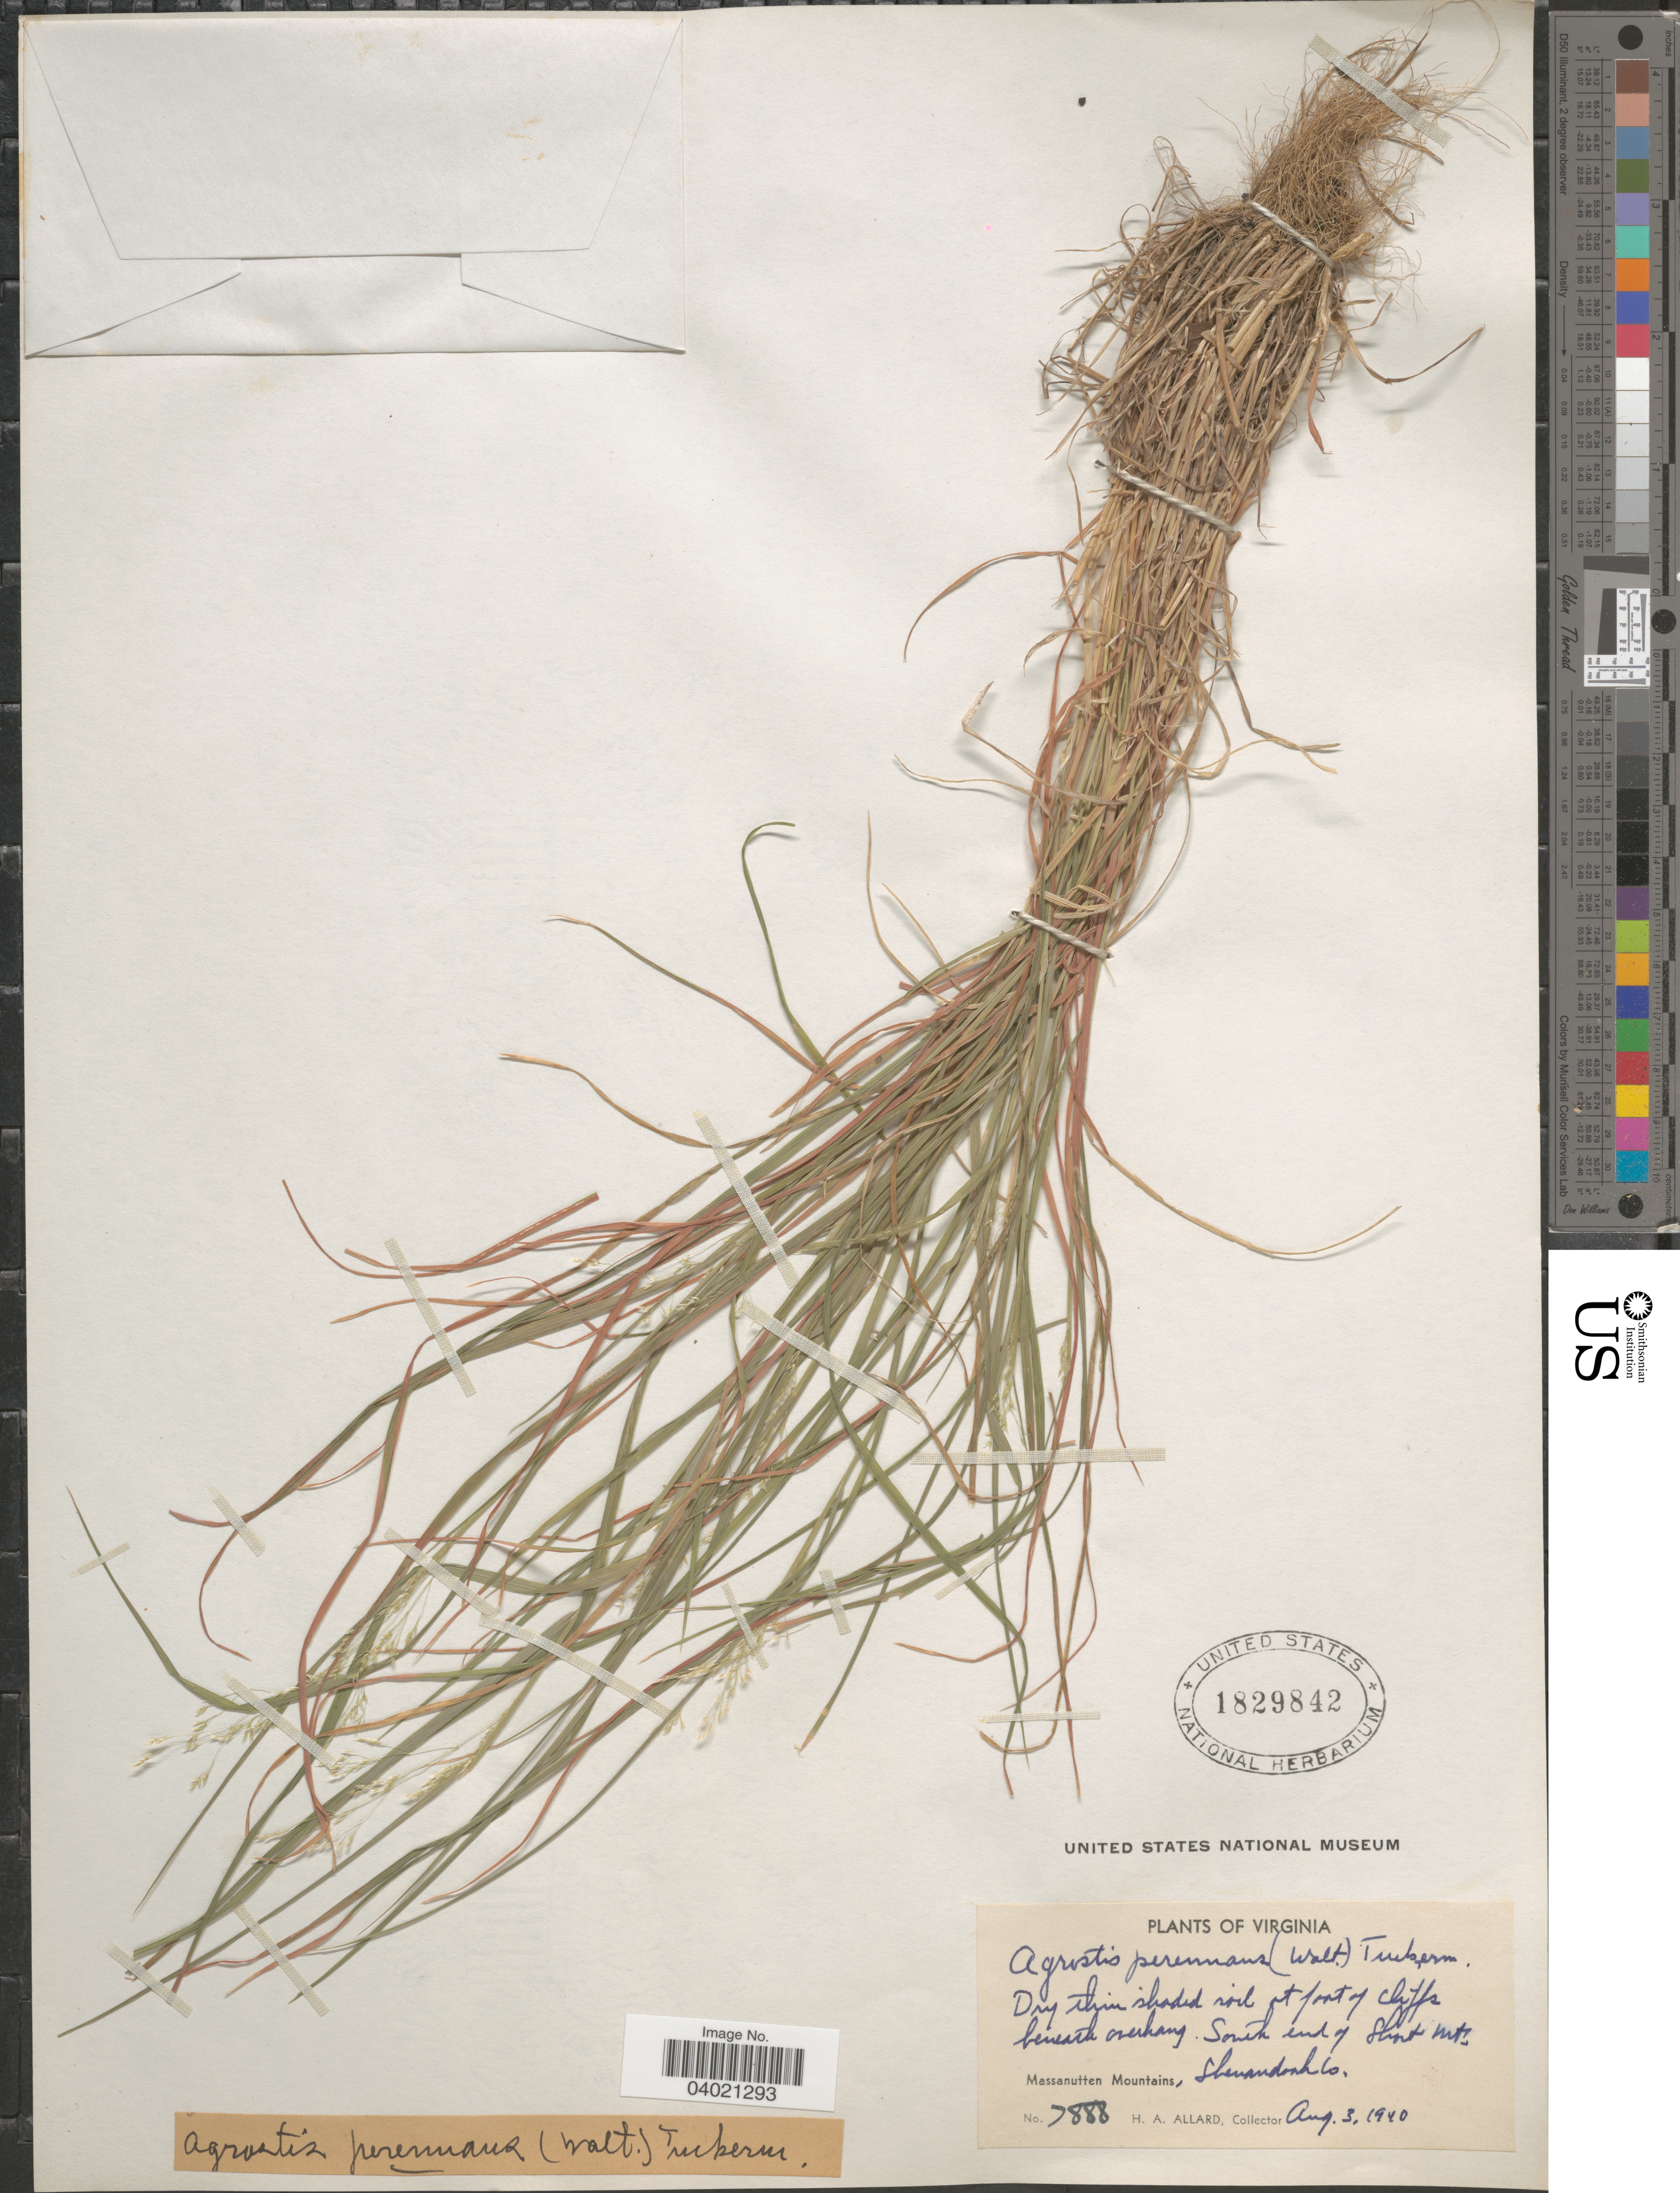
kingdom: Plantae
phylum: Tracheophyta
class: Liliopsida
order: Poales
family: Poaceae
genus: Agrostis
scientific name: Agrostis perennans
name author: (Walter) Tuck.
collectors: H. A. Allard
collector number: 7888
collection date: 1940-08-03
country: United States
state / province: Virginia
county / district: Shenandoah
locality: South end of Short Mts. Massanutten Mountains, Shenandoah Co.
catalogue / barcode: US 1829842